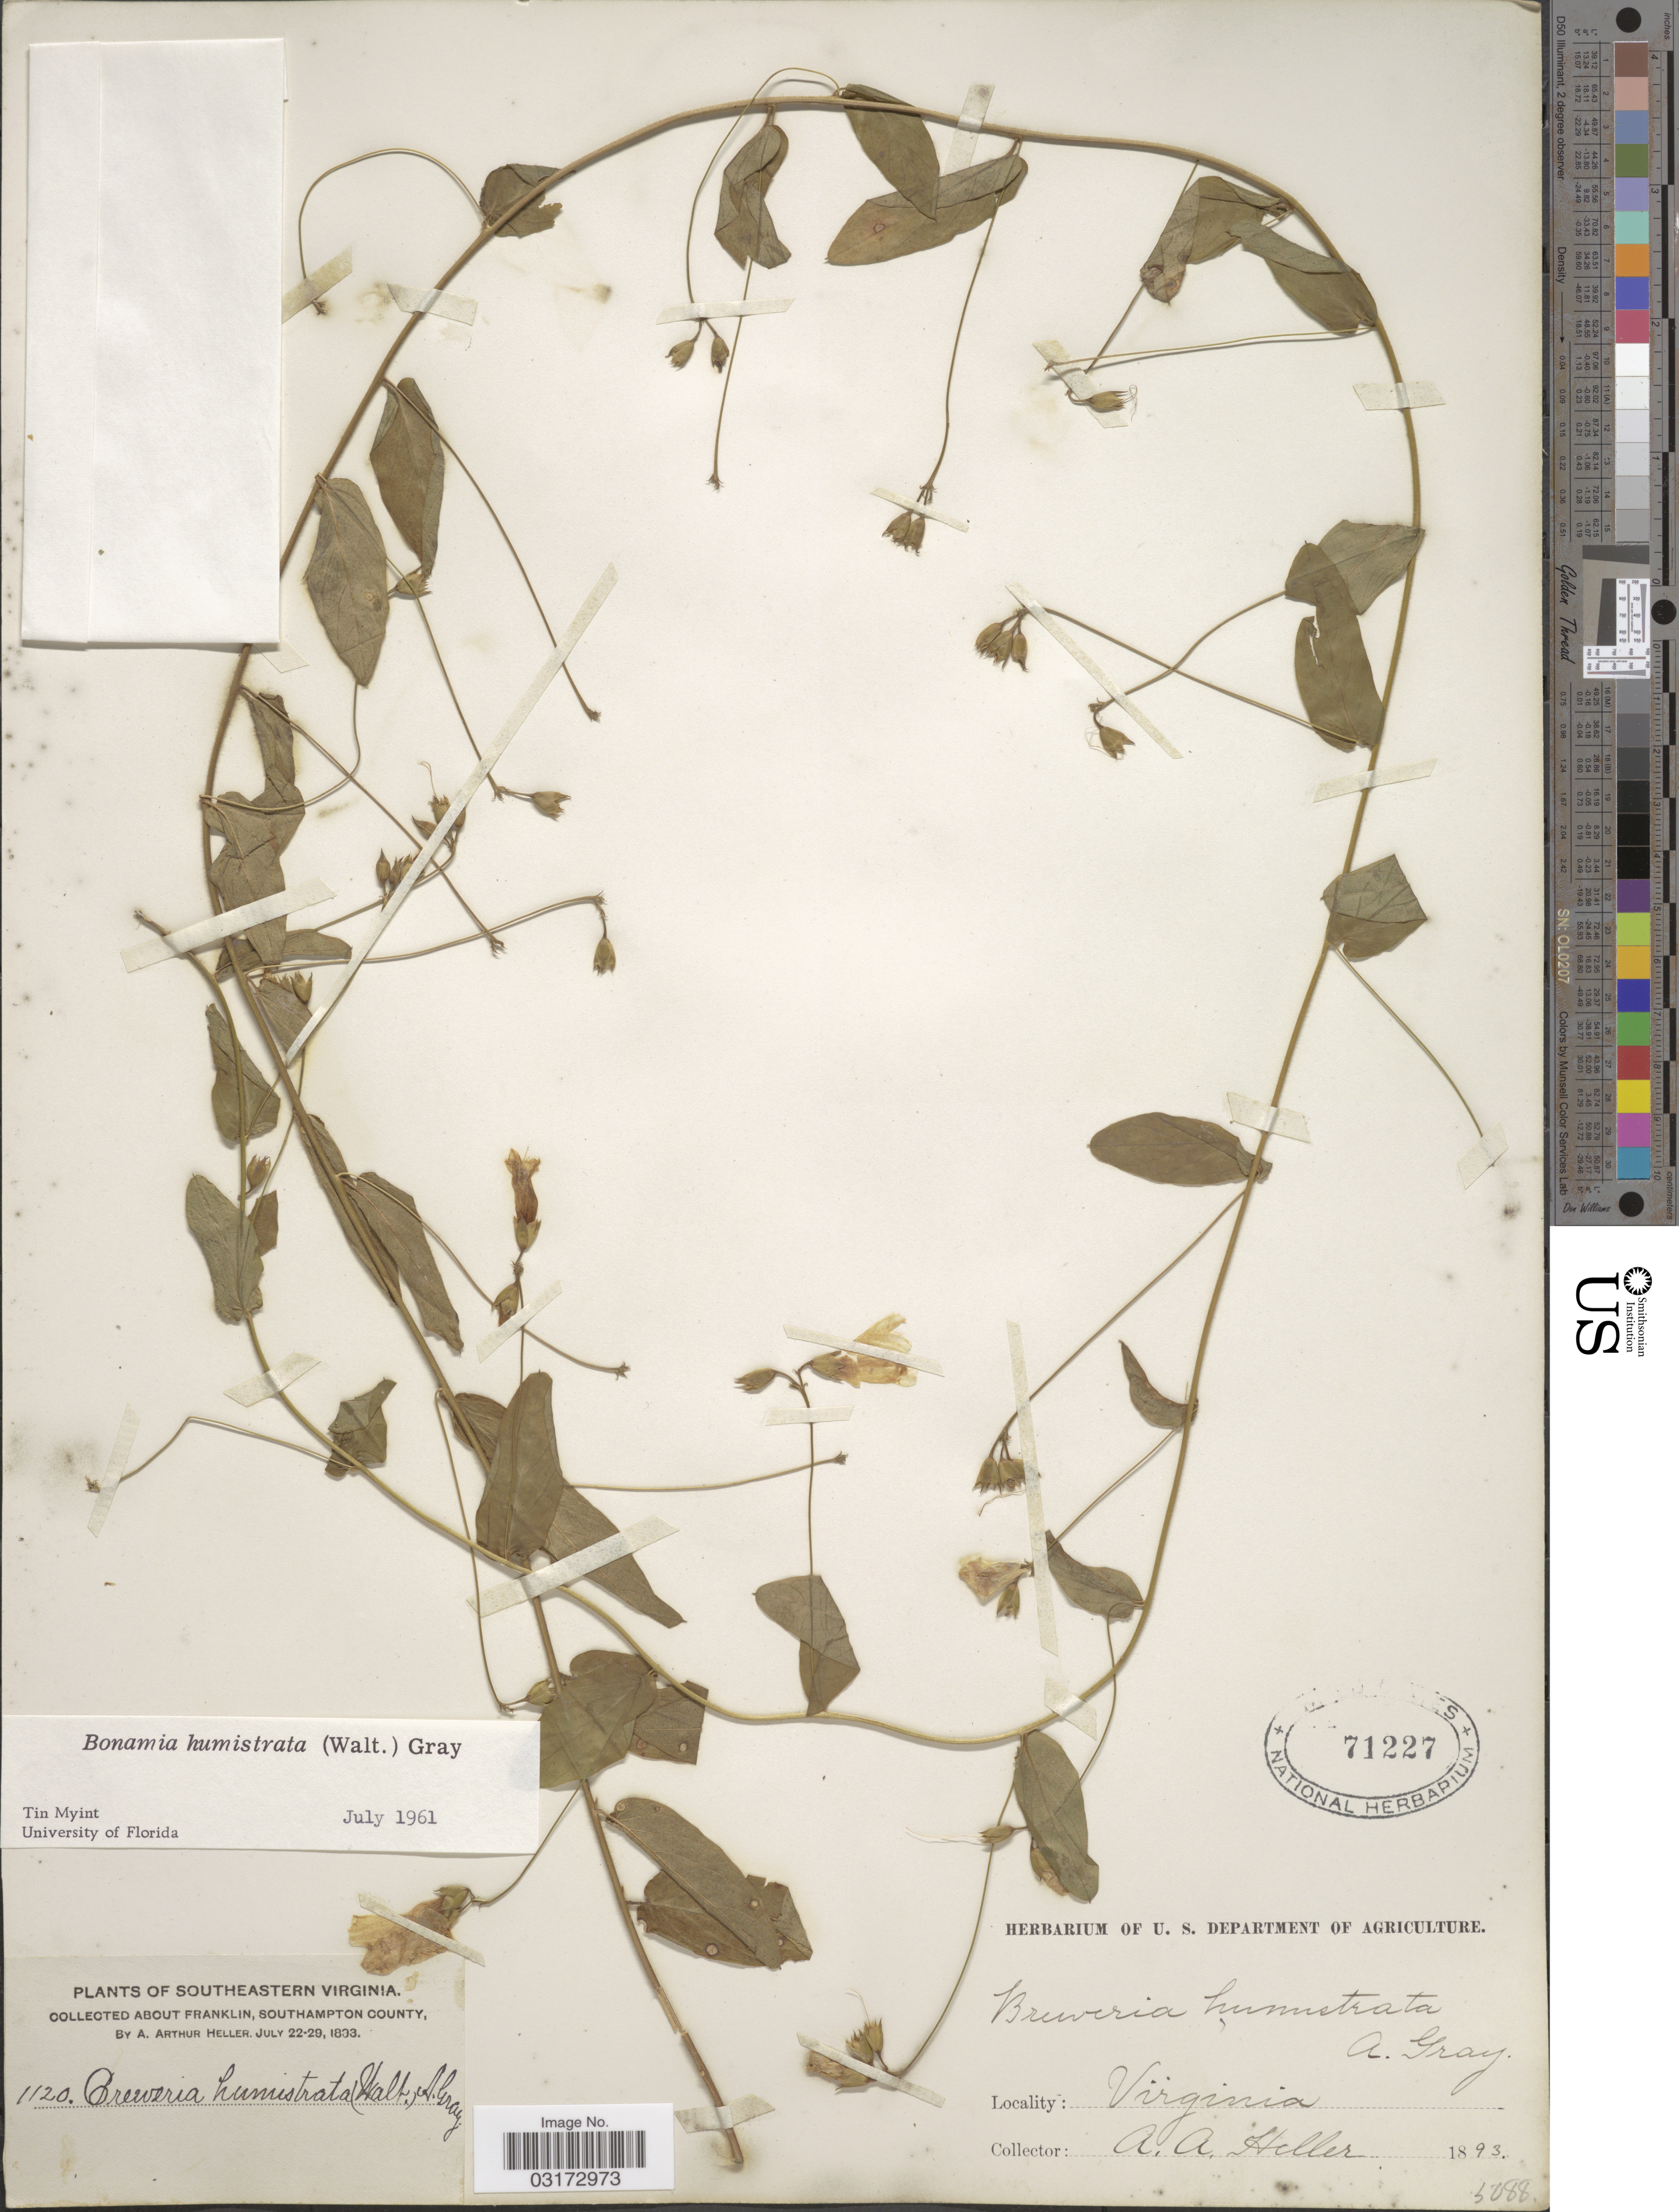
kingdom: Plantae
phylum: Tracheophyta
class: Magnoliopsida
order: Solanales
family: Convolvulaceae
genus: Stylisma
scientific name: Stylisma humistrata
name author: (Walter) Chapm.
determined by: Strong, Mark T., (BOT), Smithsonian Institution - National Museum of Natural History (UNITED STATES)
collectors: A. A. Heller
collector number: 1120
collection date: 1893-07-22/1893-07-29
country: United States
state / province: Virginia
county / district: City of Franklin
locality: Southeastern Vigrinia, About Franklin,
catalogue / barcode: US 71227